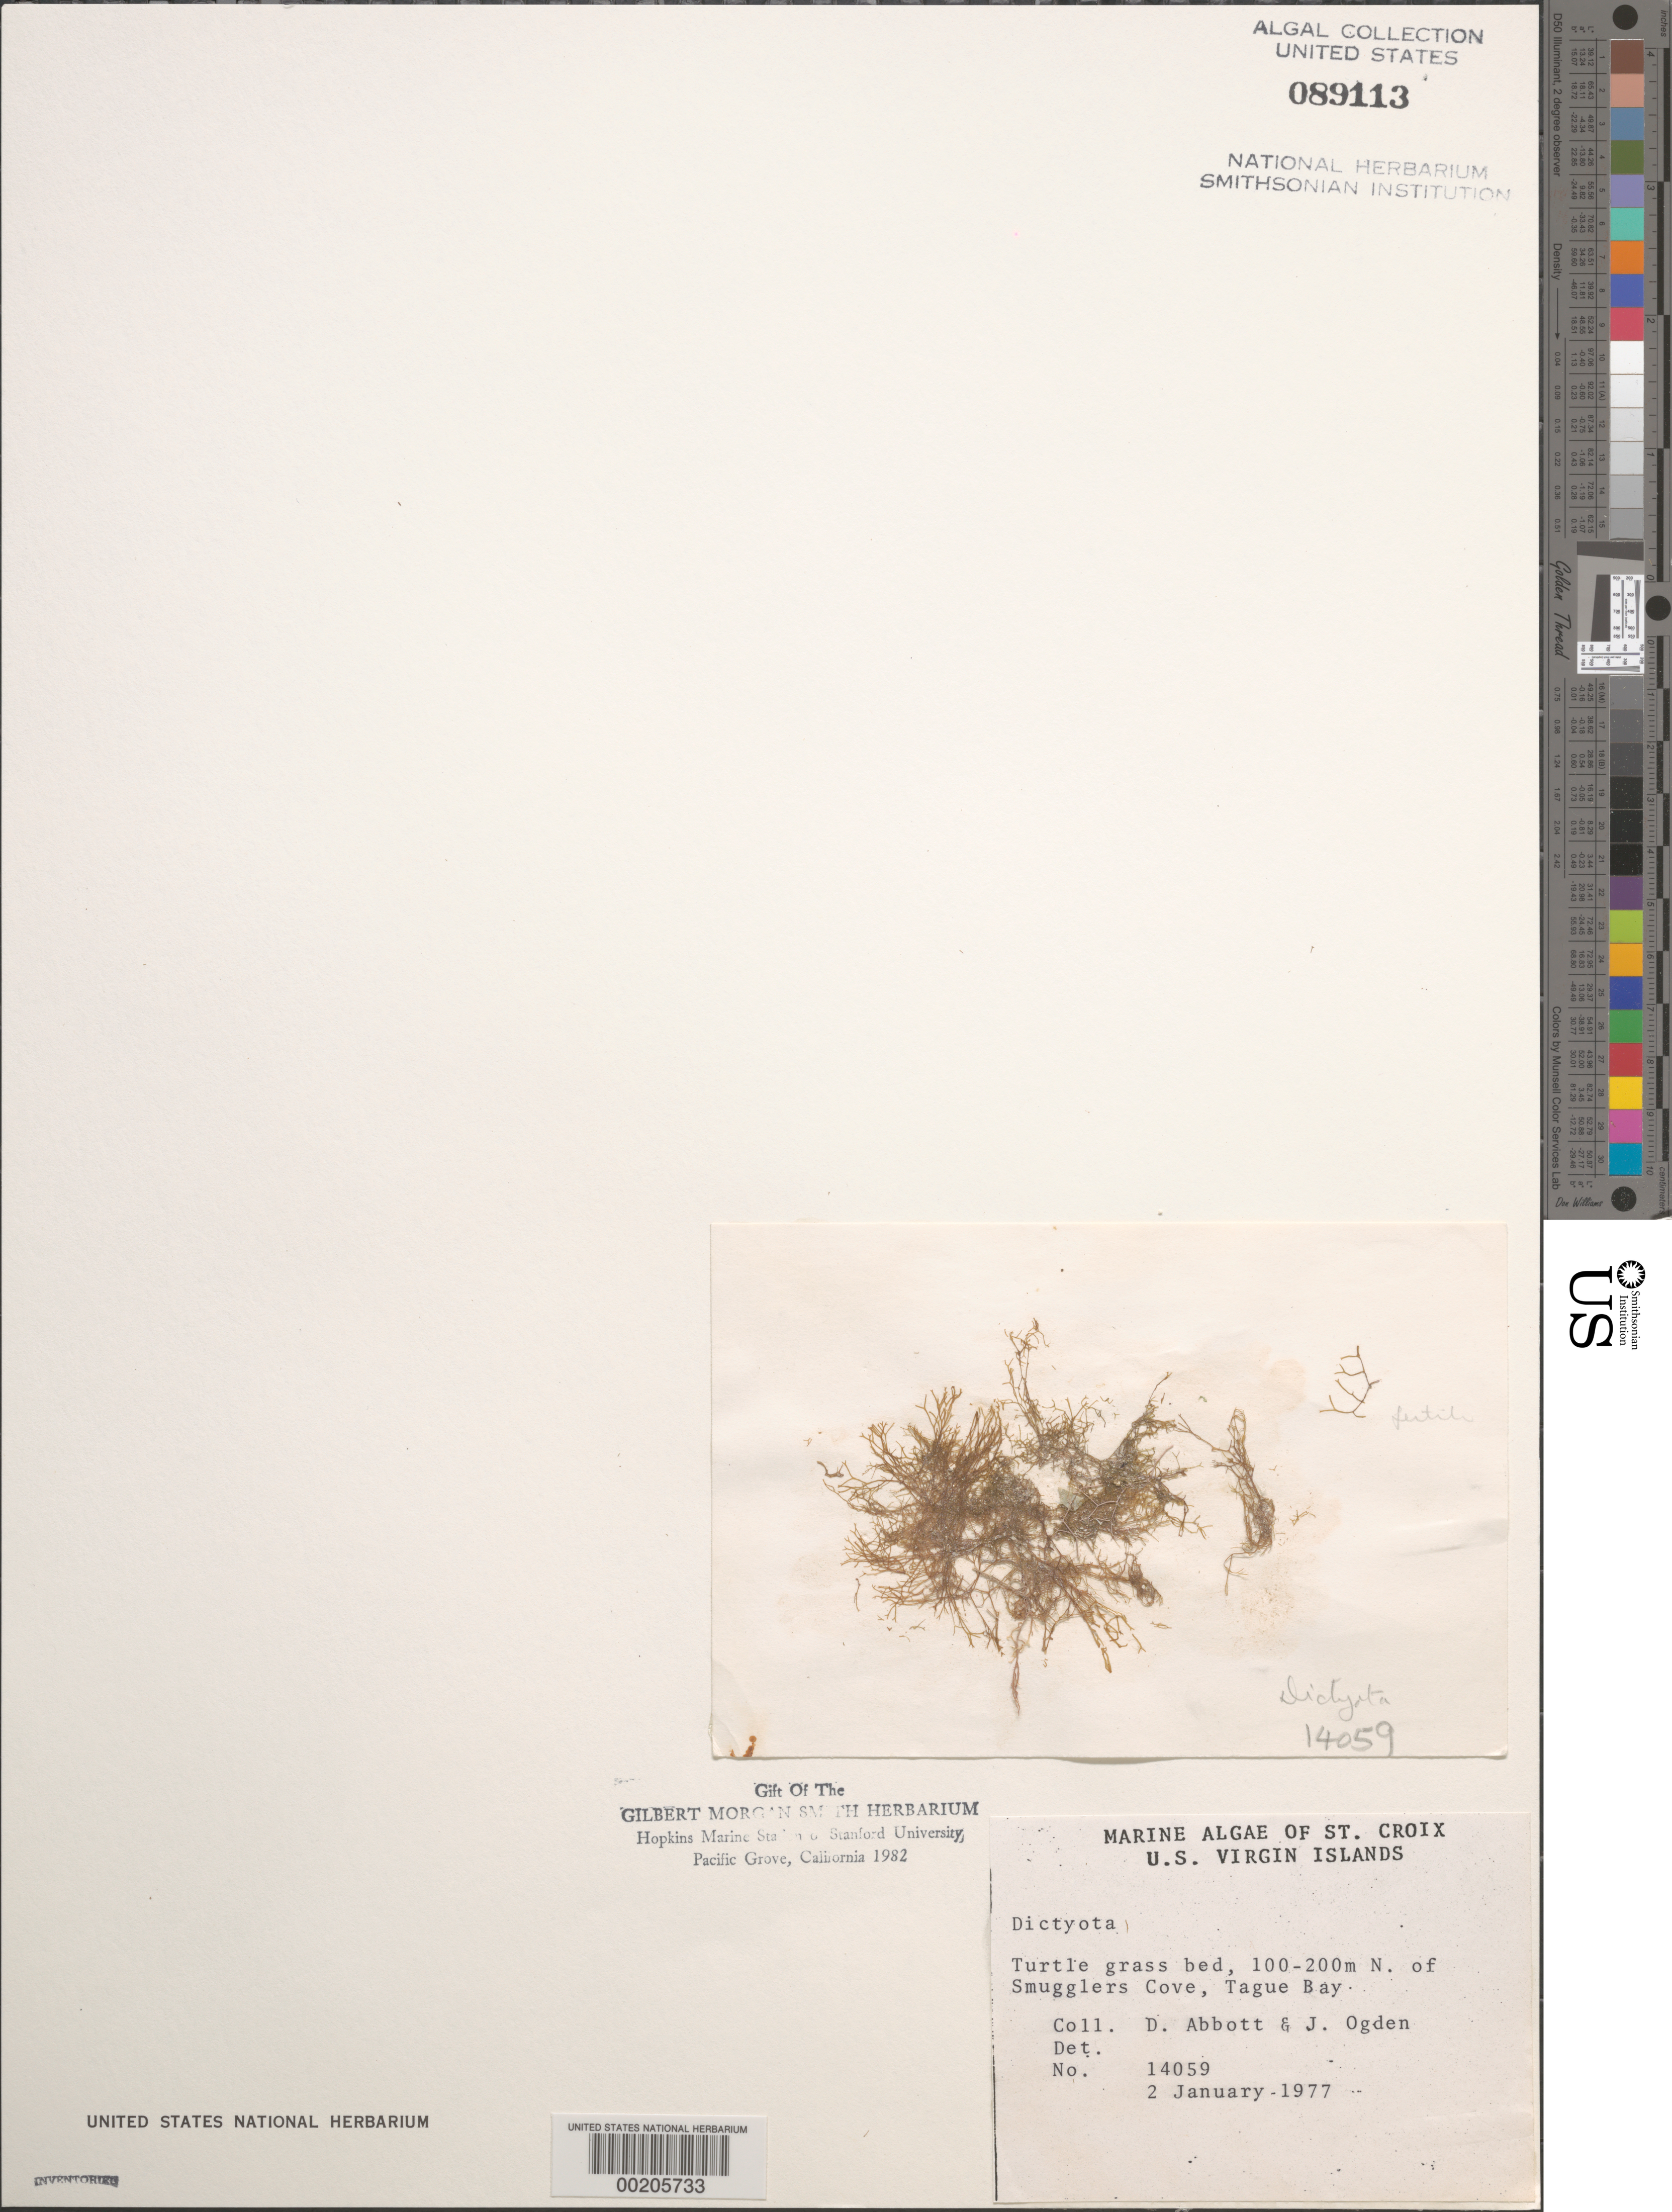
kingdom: Chromista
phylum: Ochrophyta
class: Phaeophyceae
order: Dictyotales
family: Dictyotaceae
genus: Dictyota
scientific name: Dictyota sp.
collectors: D. P. Abbott & J. Ogden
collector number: IAA 14059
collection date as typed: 02 Jan 1977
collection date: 1977-01-02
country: U.S. Virgin Islands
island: St. Croix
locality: Tague Bay, north of Smuggler's Cove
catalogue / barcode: US 89113